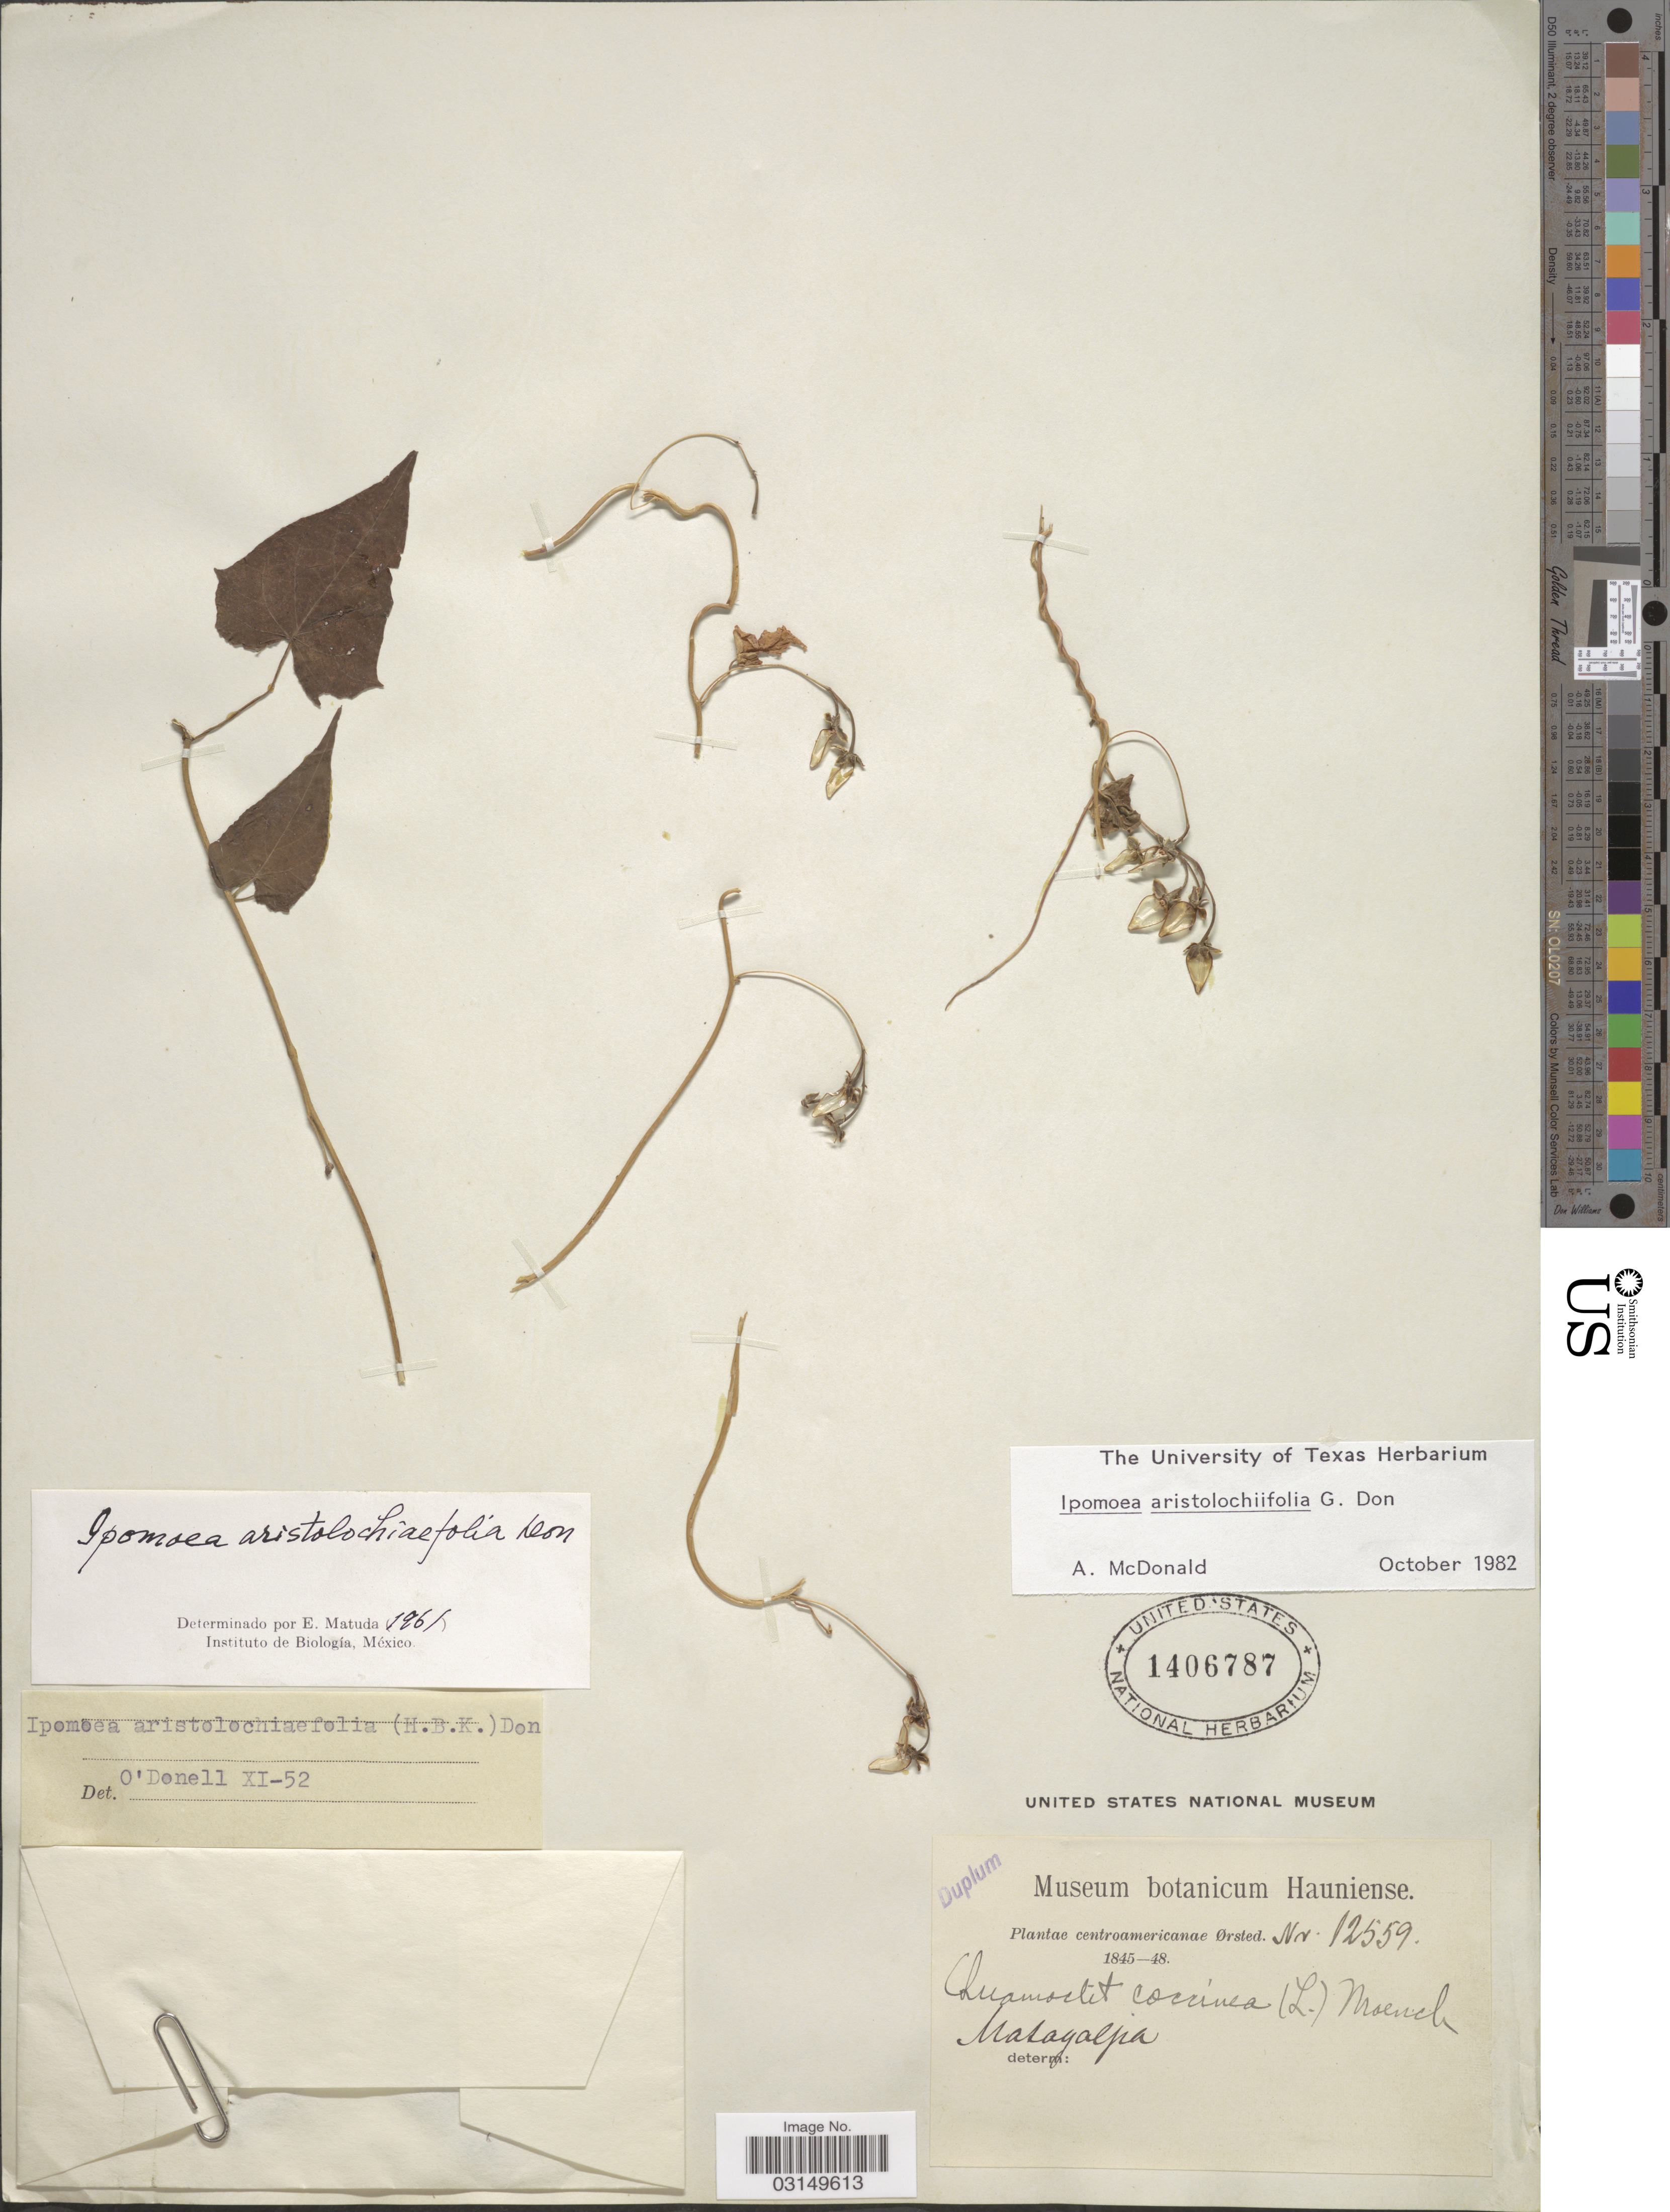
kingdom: Plantae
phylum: Tracheophyta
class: Magnoliopsida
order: Solanales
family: Convolvulaceae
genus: Ipomoea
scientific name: Ipomoea aristolochiifolia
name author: G. Don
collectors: Ørsted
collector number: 12559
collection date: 1845/1848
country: Nicaragua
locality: Centroamericanae. Matagalpa.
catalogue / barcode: US 1406787